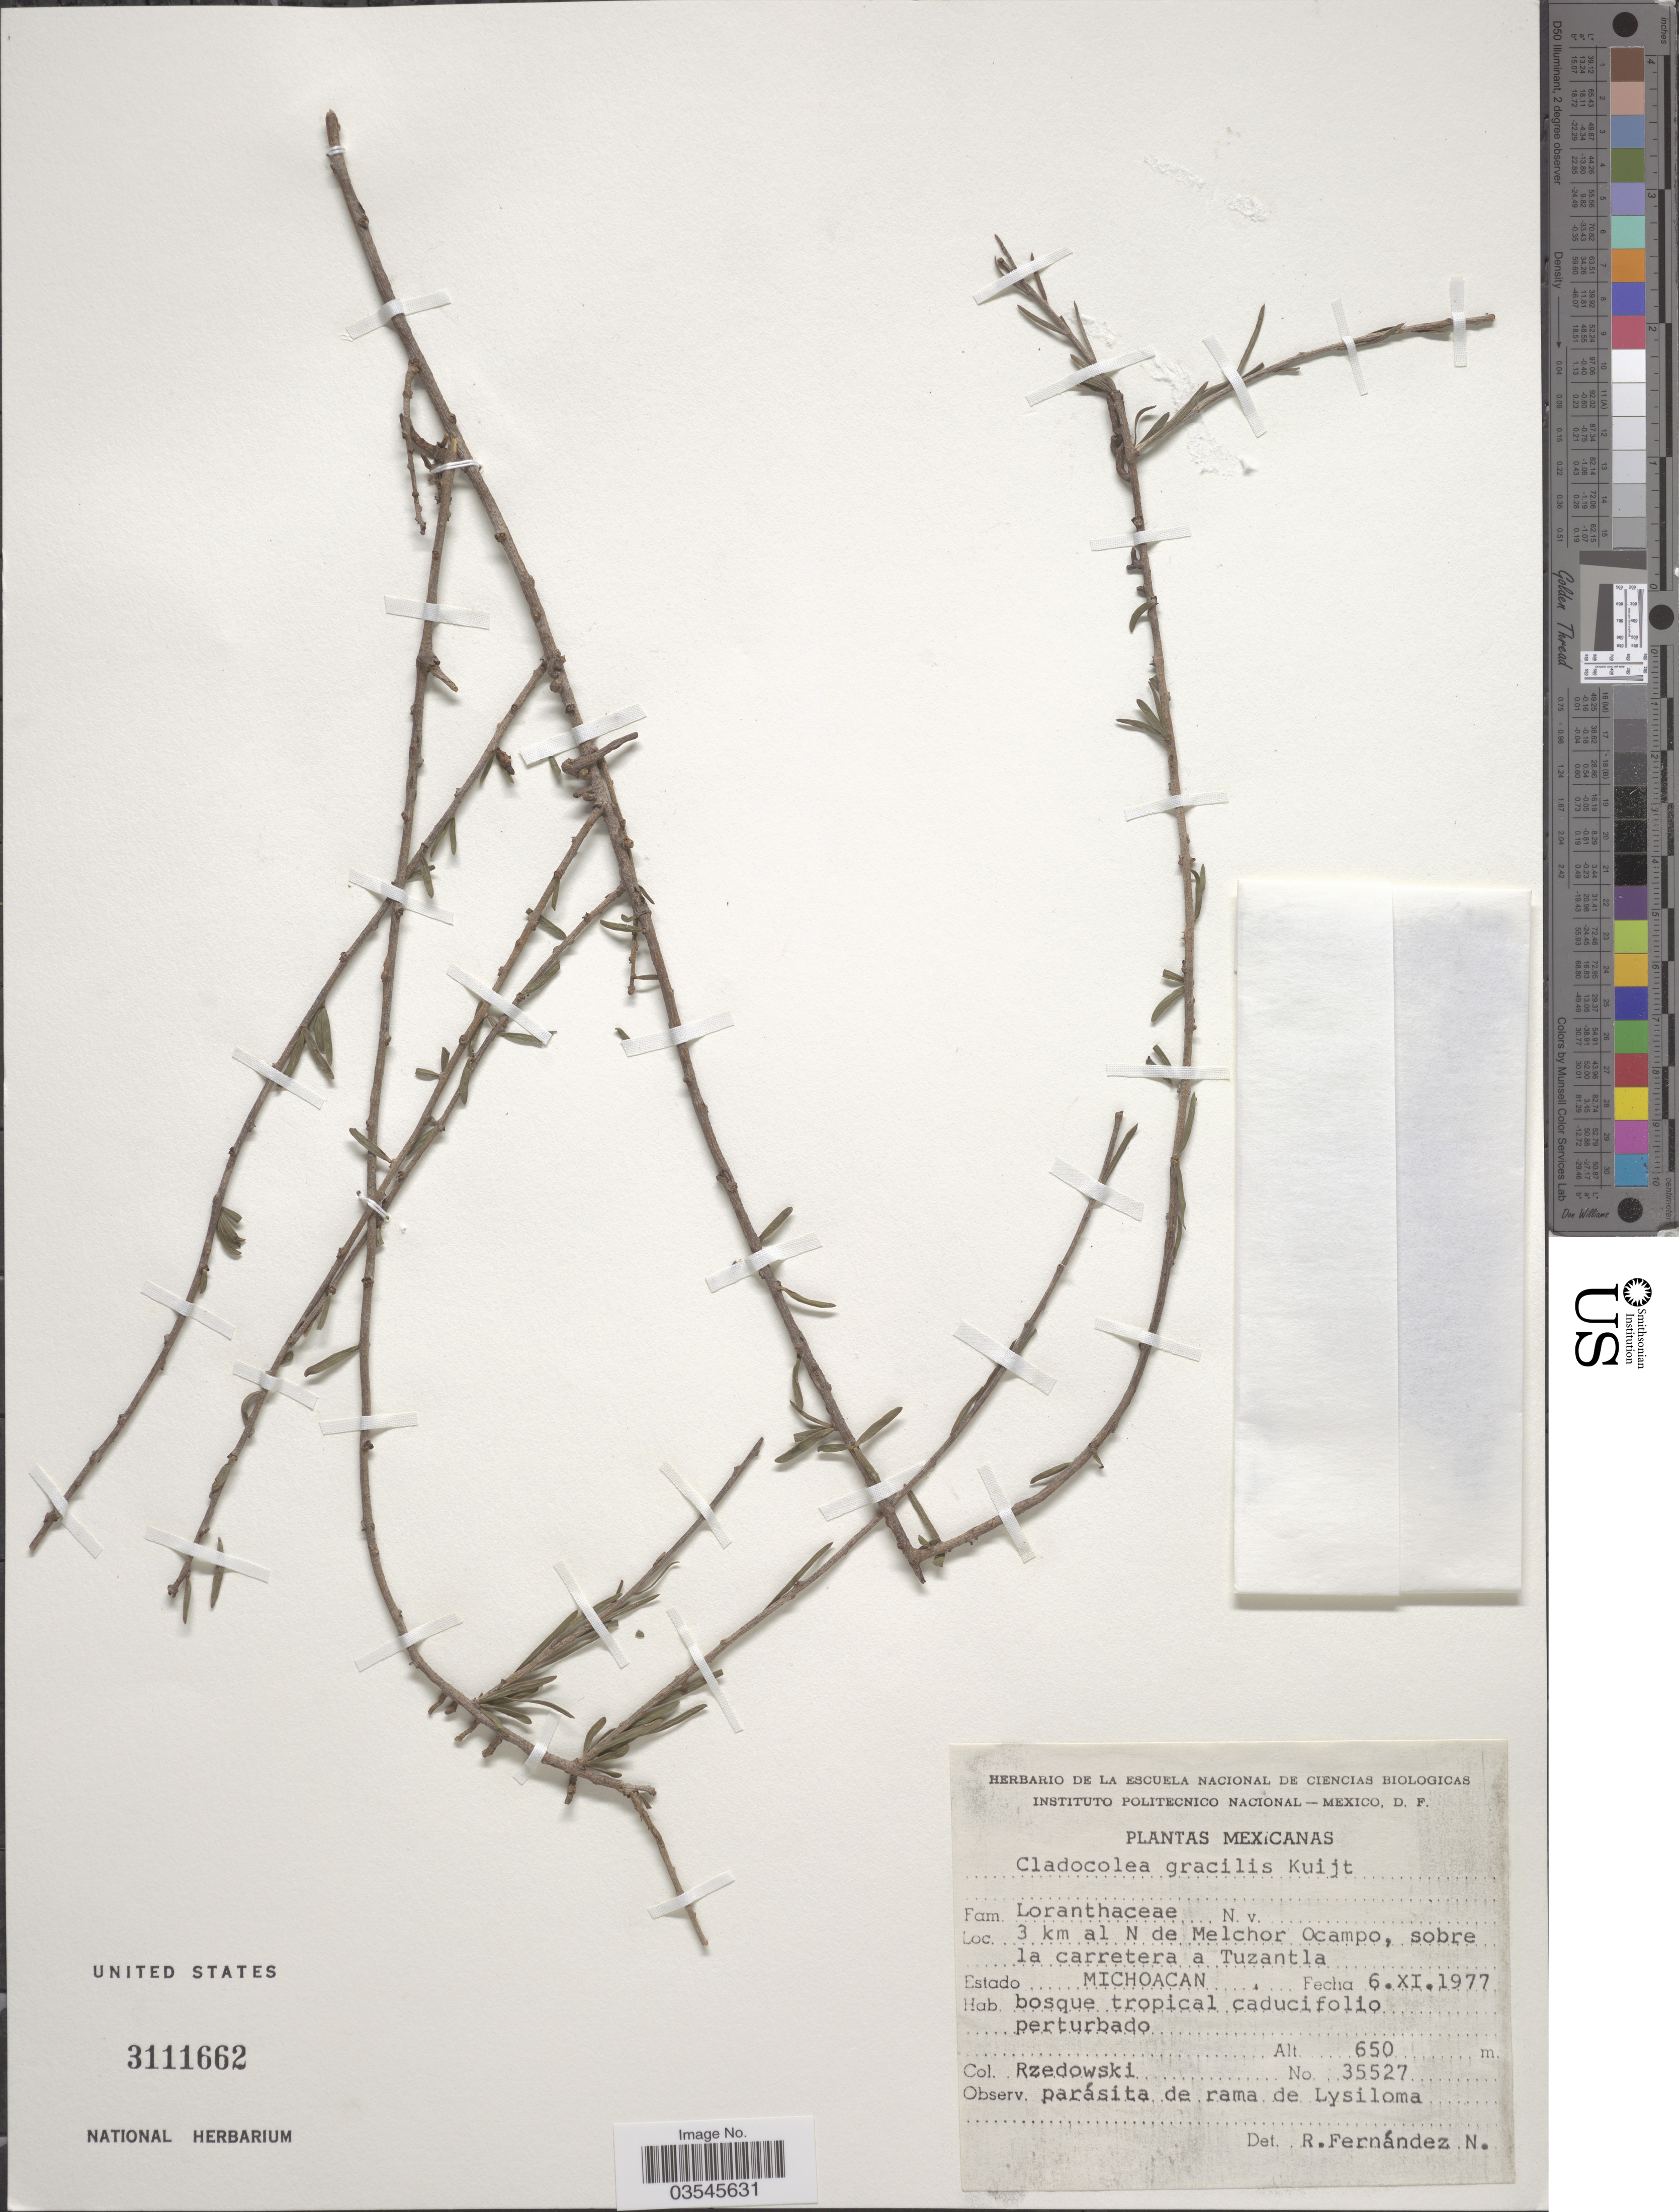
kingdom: Plantae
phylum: Tracheophyta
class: Magnoliopsida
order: Santalales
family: Loranthaceae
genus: Cladocolea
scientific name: Cladocolea gracilis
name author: Kuijt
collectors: Rzedowski, --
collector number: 35527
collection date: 1977-11-06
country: Mexico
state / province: Michoacán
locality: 3 km al N de Melchor Ocampo, sobre la carretera a Tuzantla.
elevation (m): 650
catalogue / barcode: US 3111662